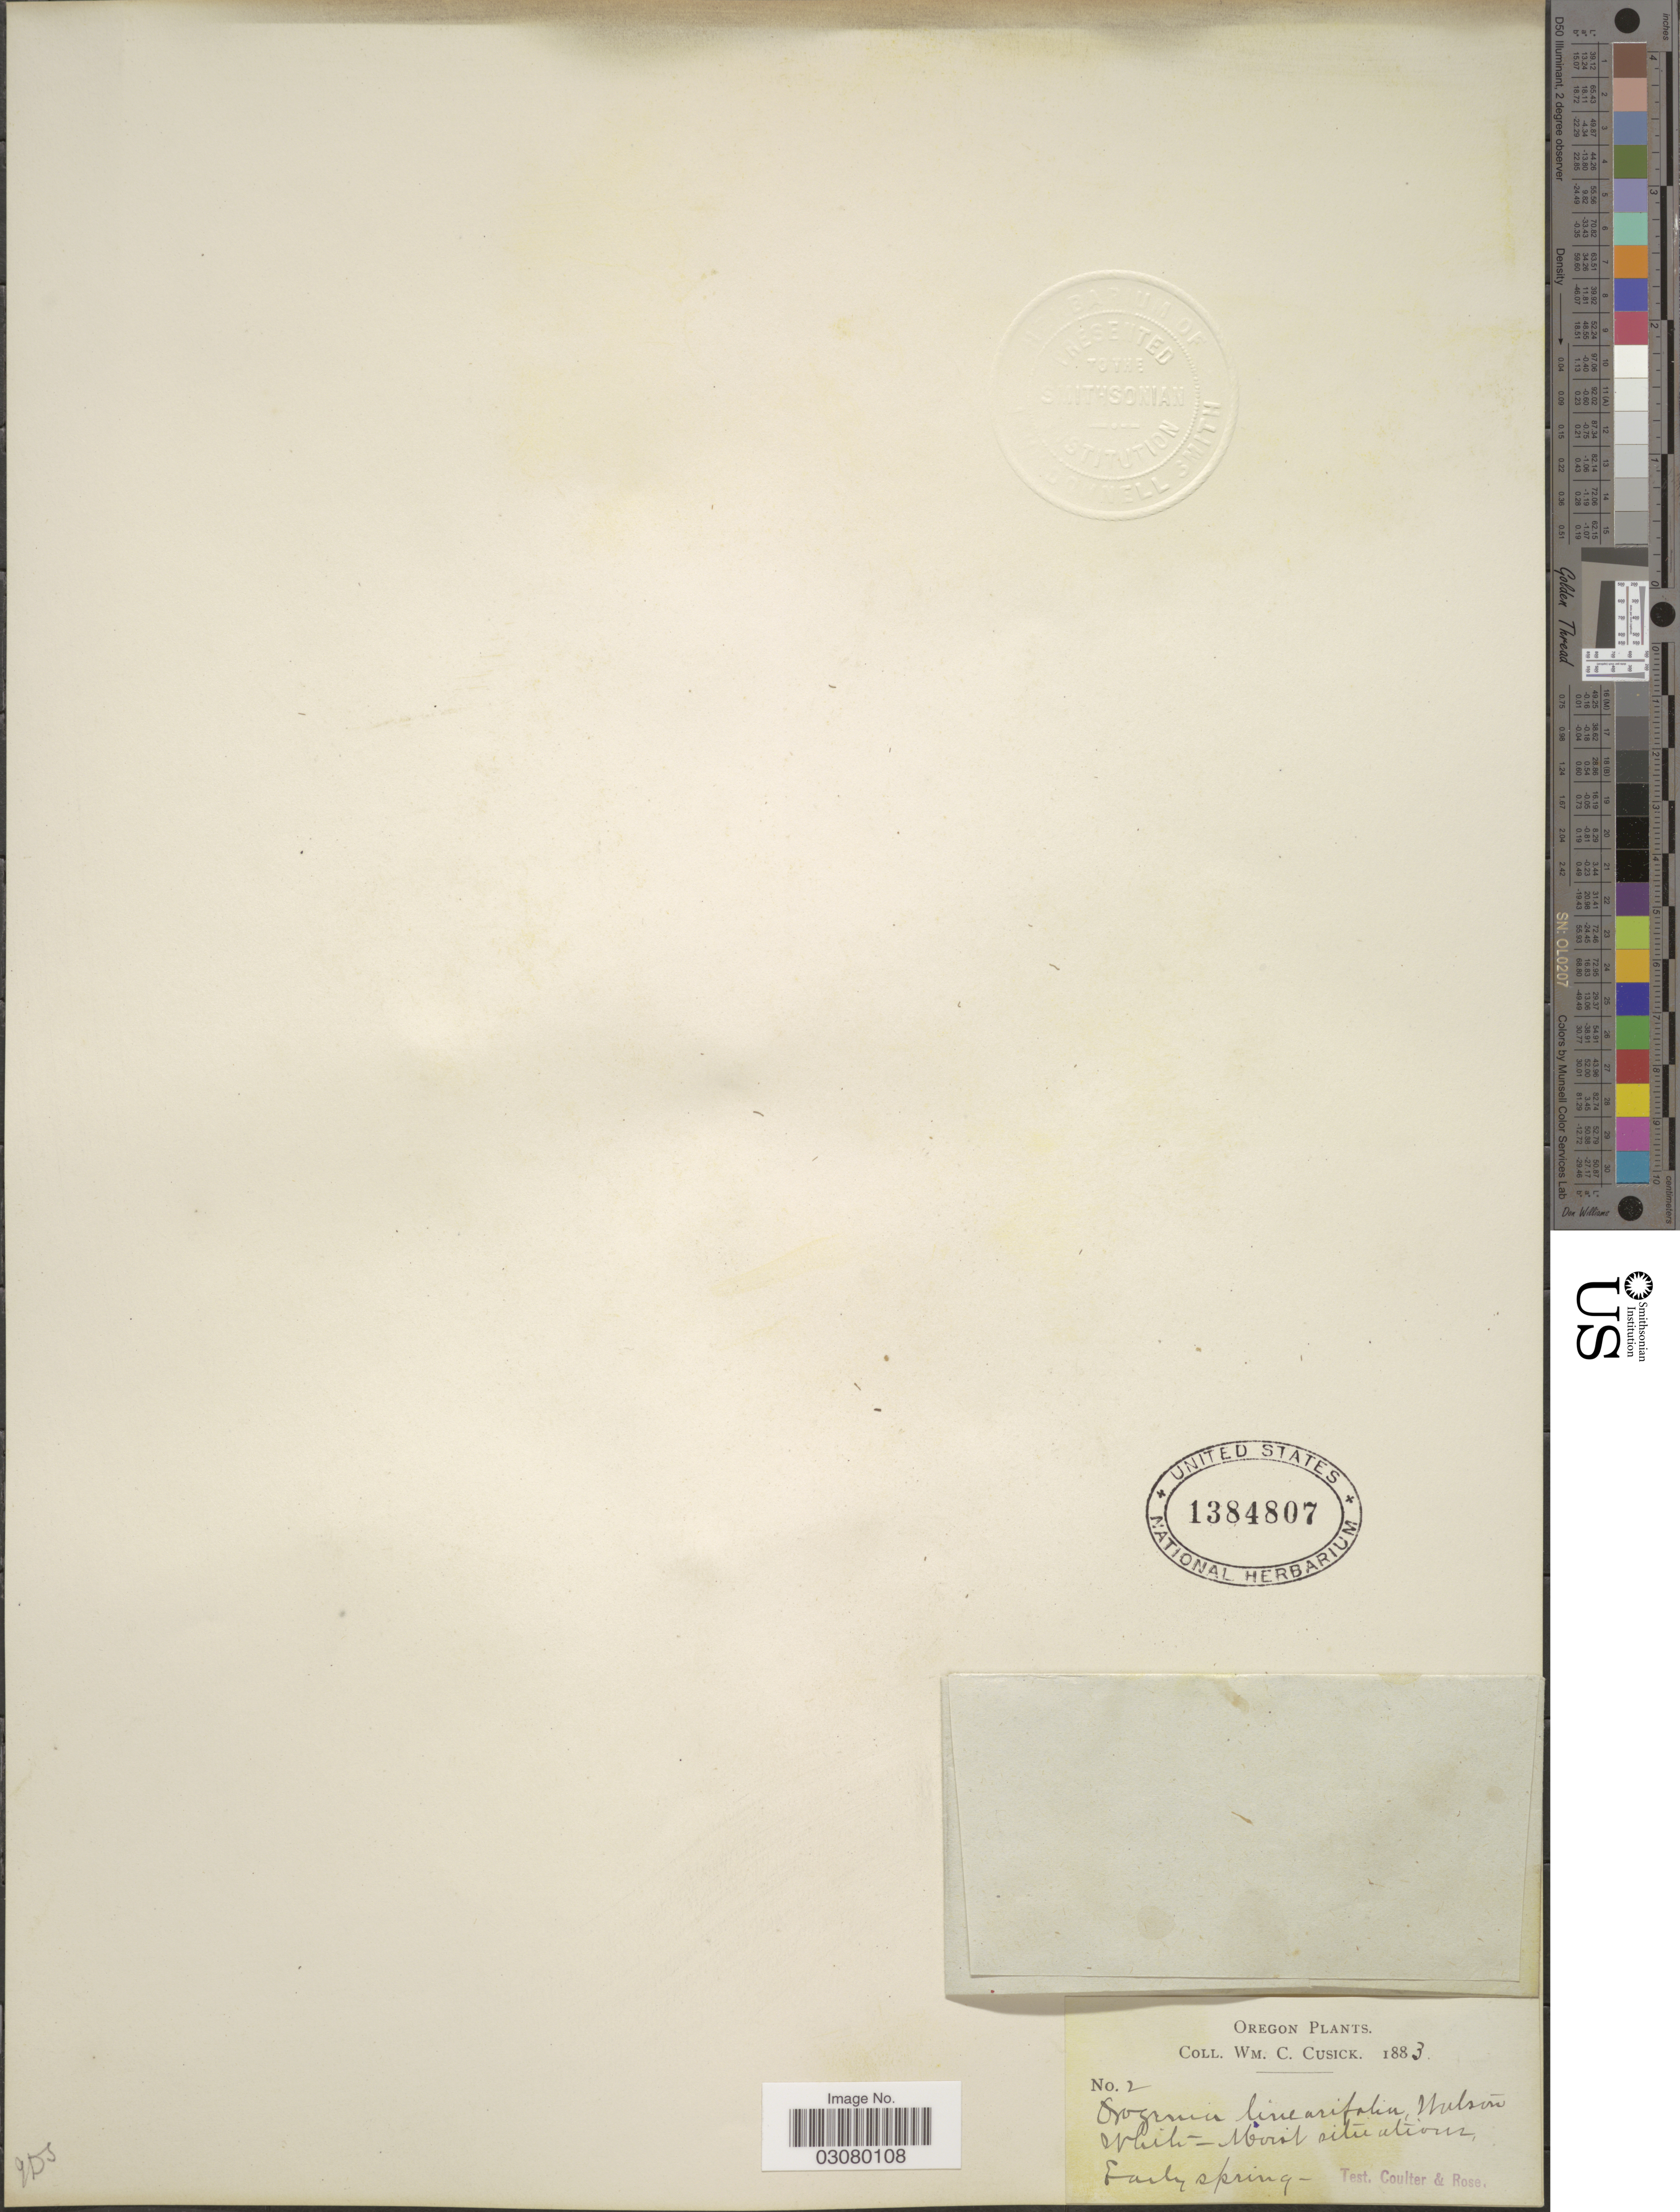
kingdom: Plantae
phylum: Tracheophyta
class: Magnoliopsida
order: Apiales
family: Apiaceae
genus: Orogenia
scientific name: Orogenia linearifolia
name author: S. Watson in C. King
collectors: W. C. Cusick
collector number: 2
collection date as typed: Early spring 1883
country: United States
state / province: Oregon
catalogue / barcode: US 1384807